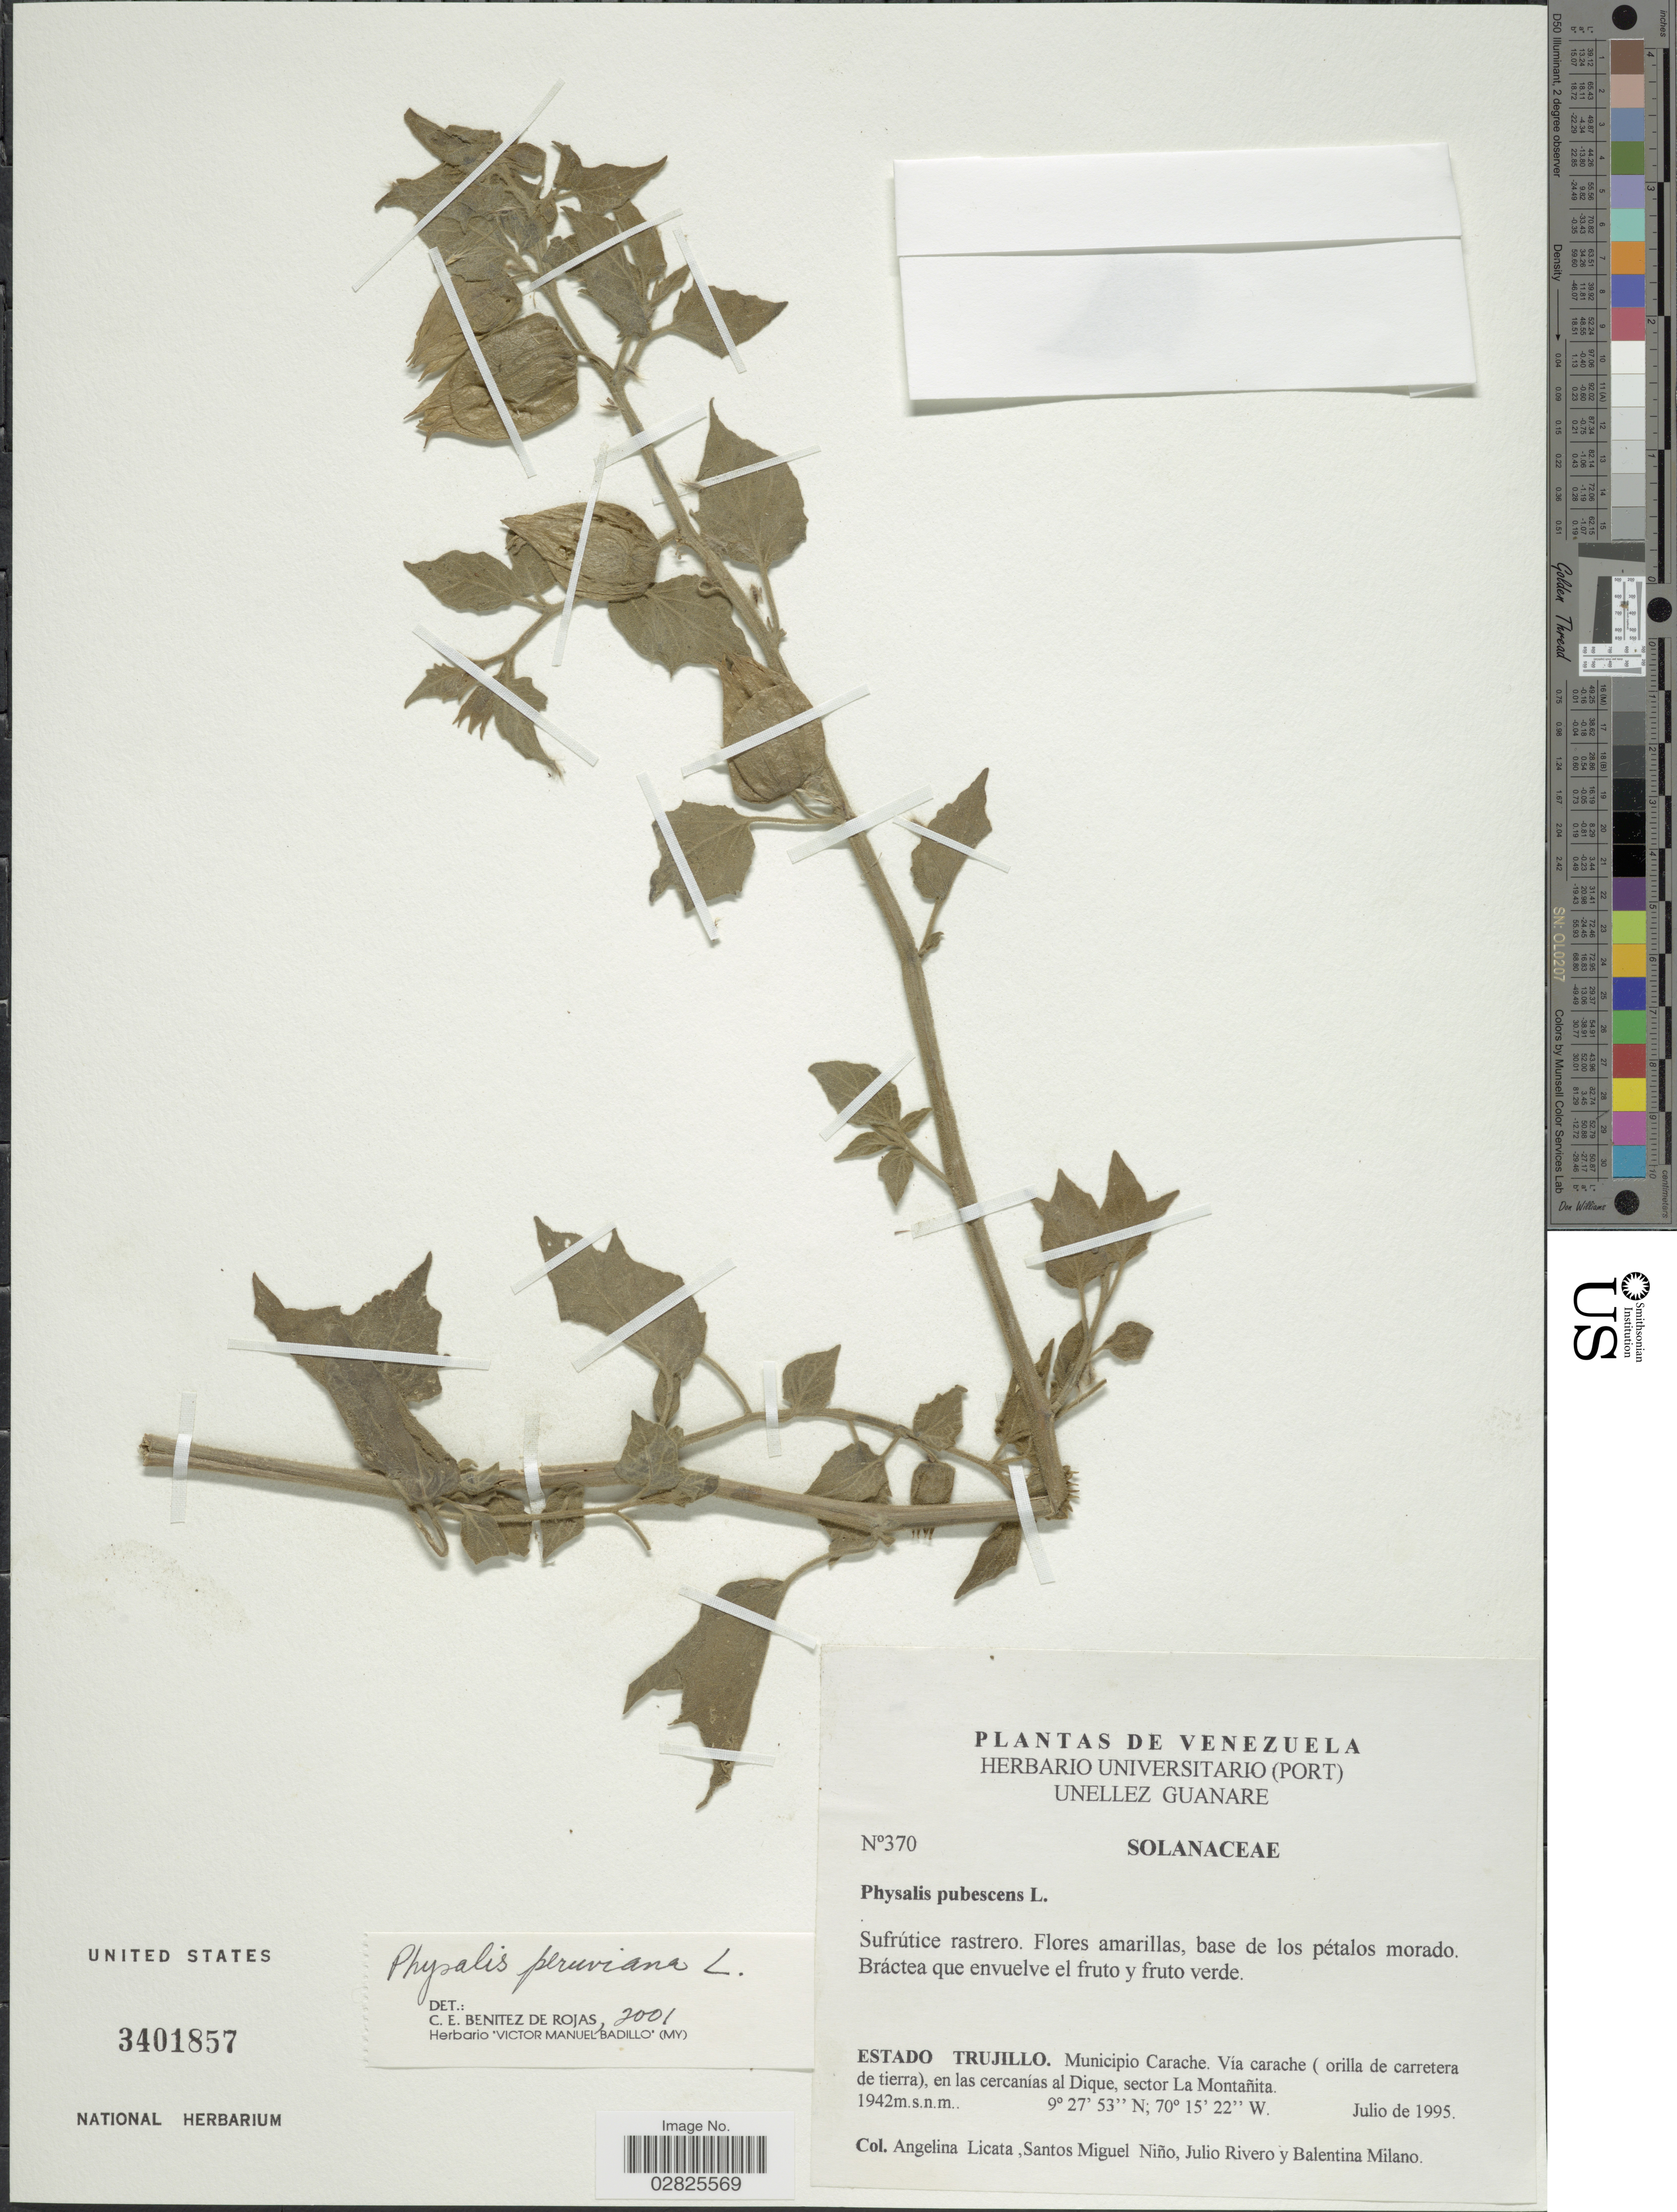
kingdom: Plantae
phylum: Tracheophyta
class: Magnoliopsida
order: Solanales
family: Solanaceae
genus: Physalis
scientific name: Physalis peruviana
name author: L.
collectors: A. Licata, S. M. Niño, J. Rivero & B. Milano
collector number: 370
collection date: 1995-07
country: Venezuela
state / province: Trujillo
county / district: Carache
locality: Vía carache (orilla de carretera de tierra), en las cercanías al Dique, sector La Montañita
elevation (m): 1942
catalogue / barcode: US 3401857